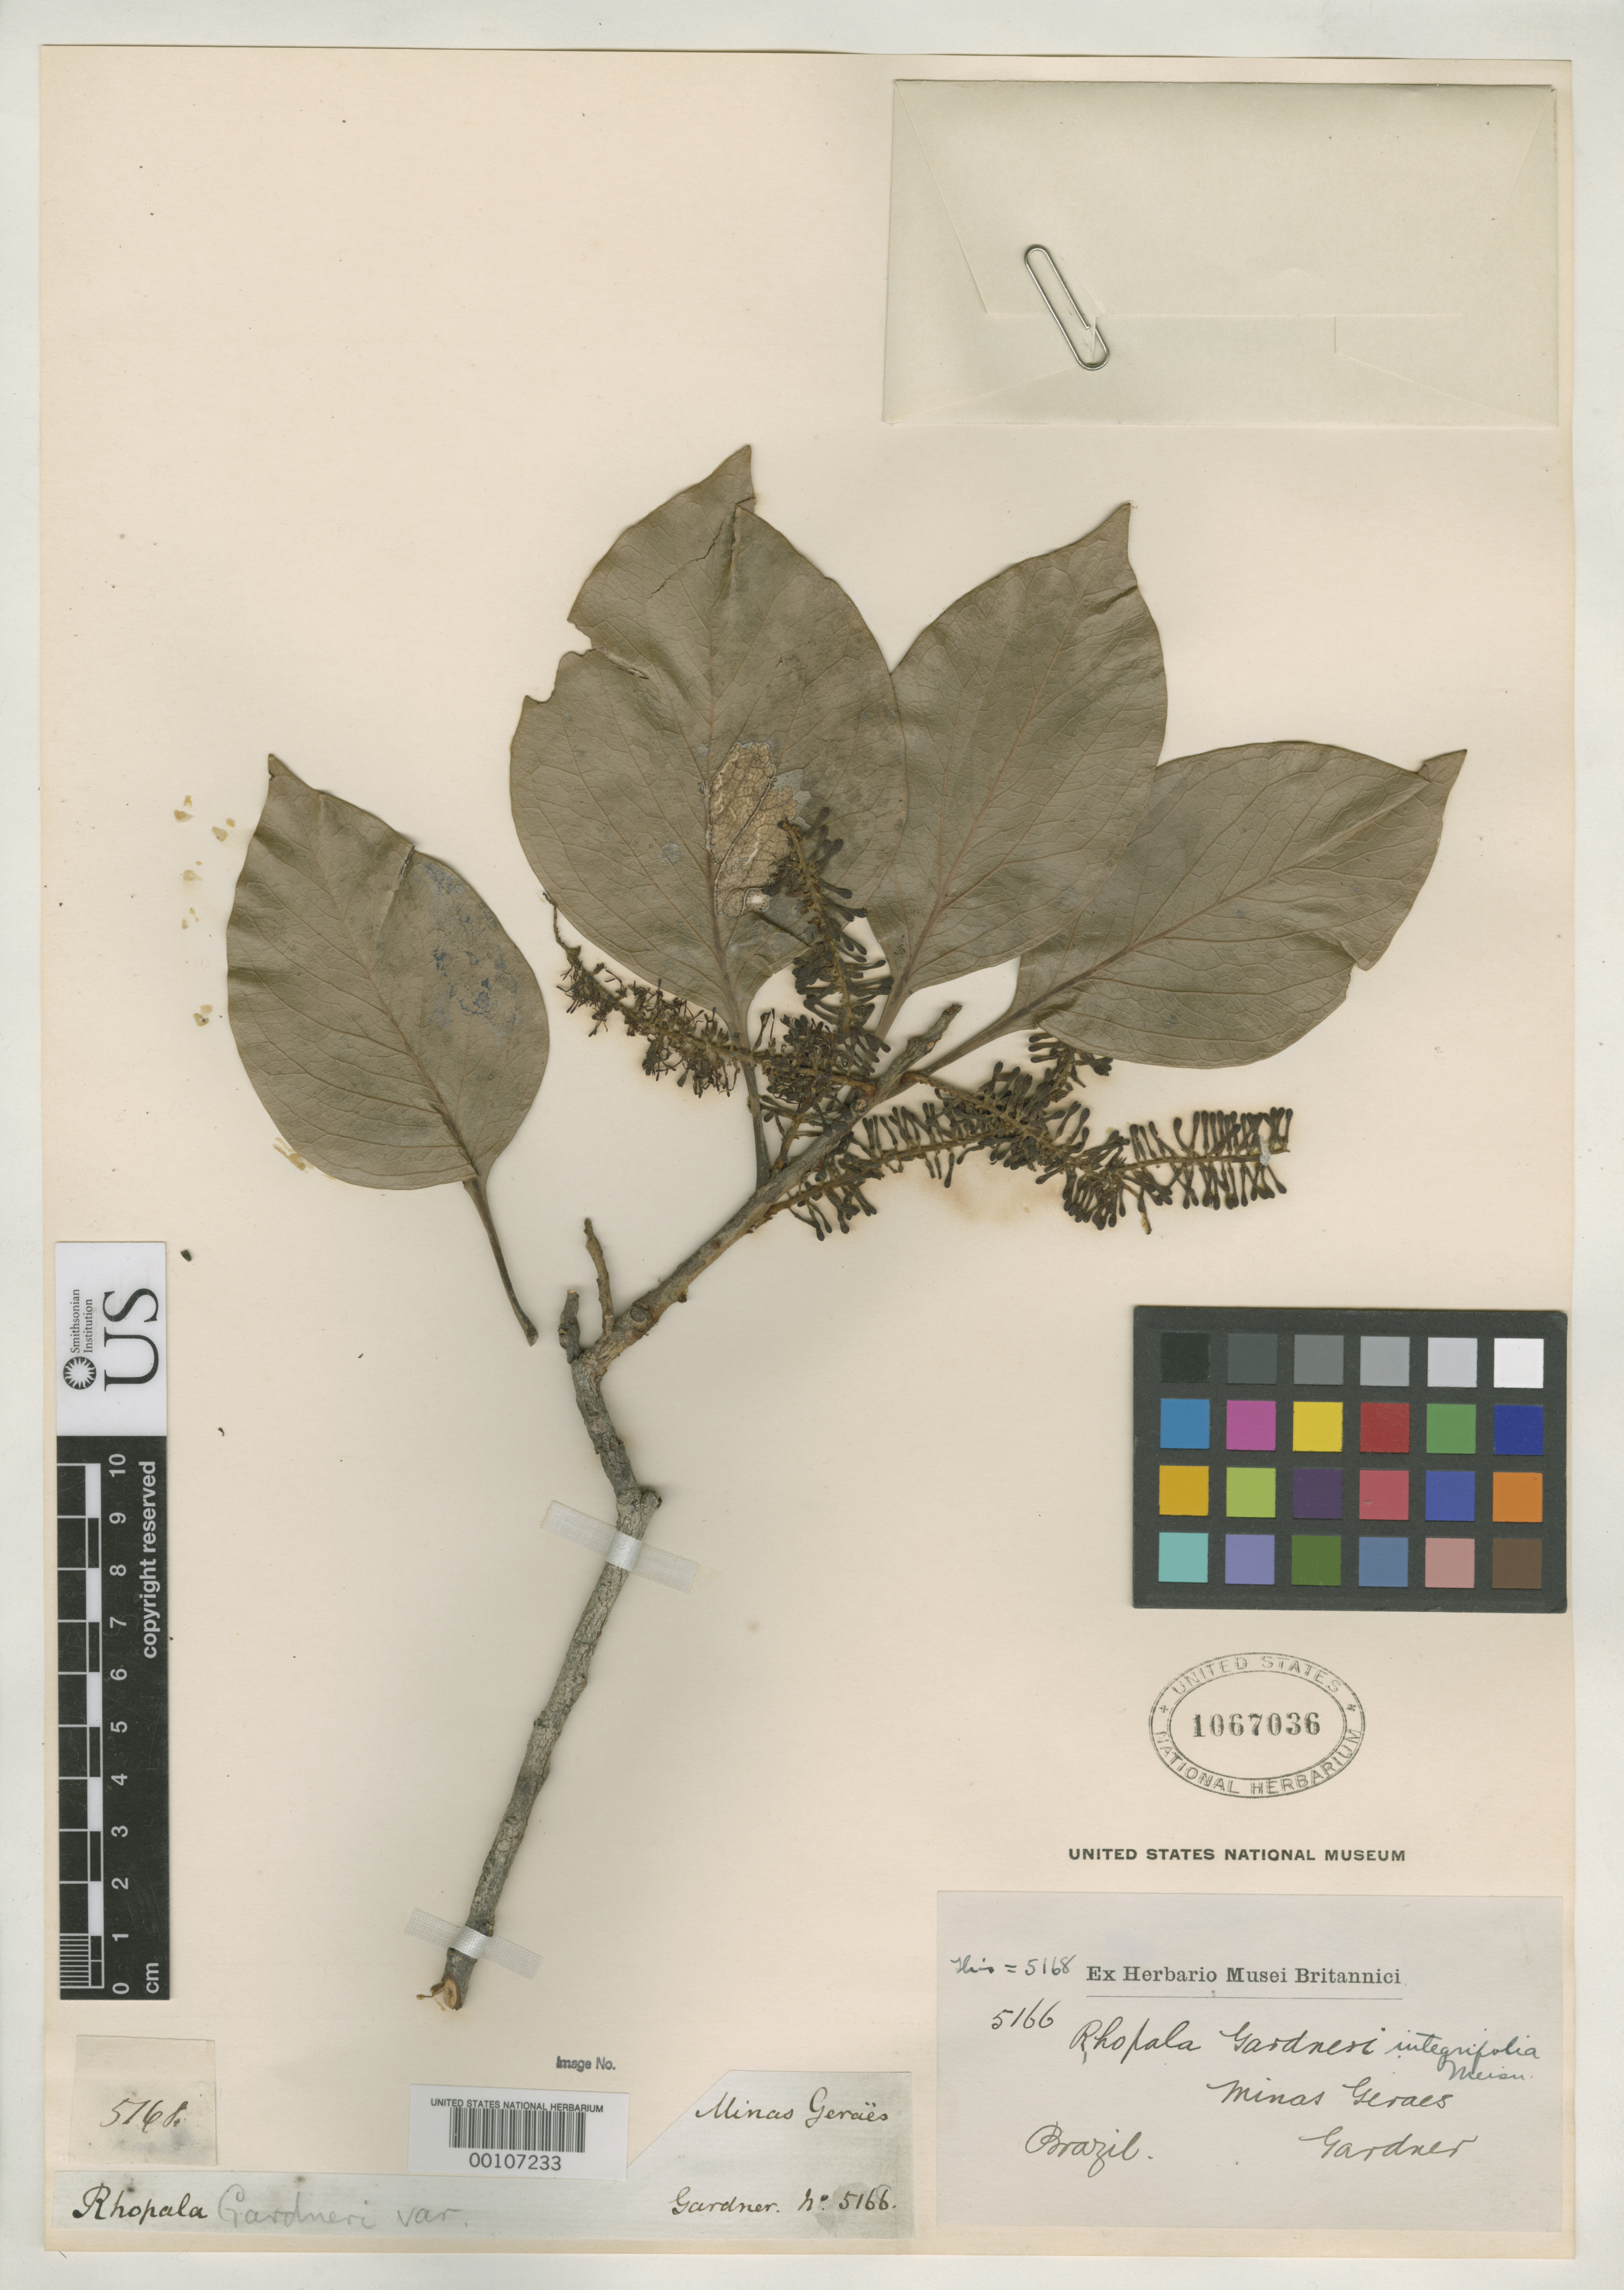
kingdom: Plantae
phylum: Tracheophyta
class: Magnoliopsida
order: Proteales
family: Proteaceae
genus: Roupala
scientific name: Roupala gardneri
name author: Meisn. in Mart.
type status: Type Fragment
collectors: G. Gardner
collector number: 5168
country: Brazil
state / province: Minas Gerais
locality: Near Tejuco.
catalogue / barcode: US 1067036